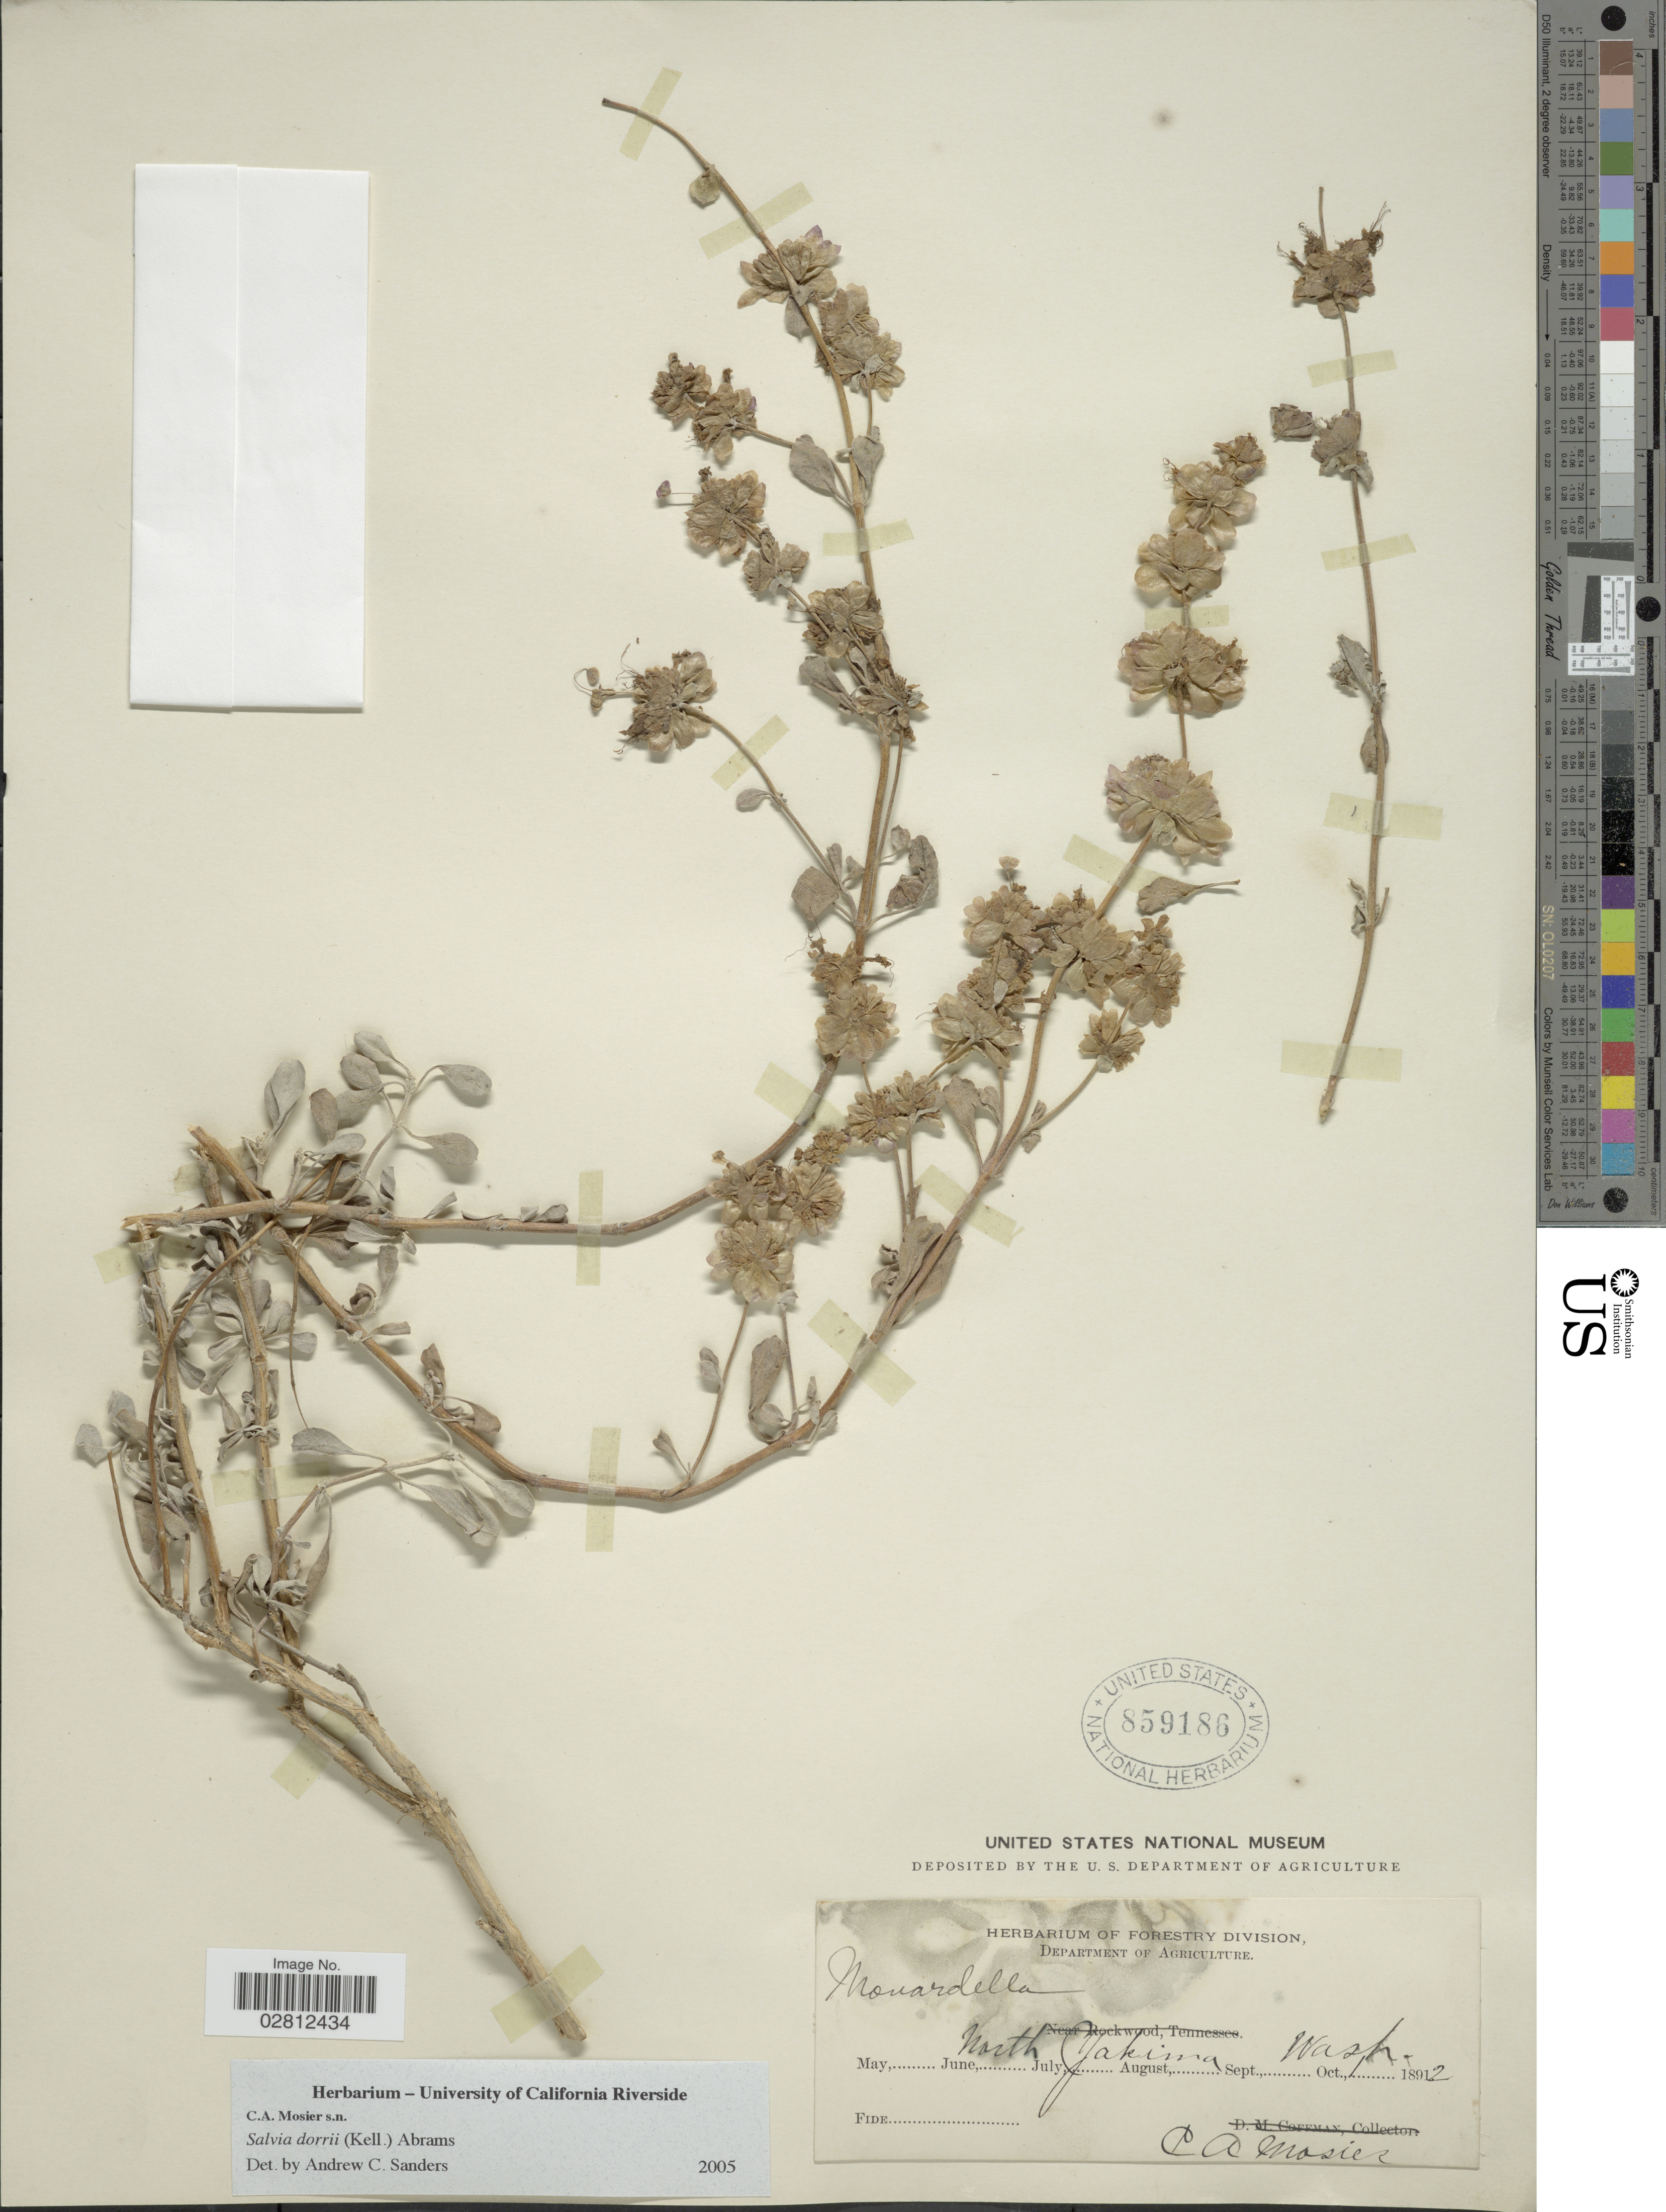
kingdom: Plantae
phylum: Tracheophyta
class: Magnoliopsida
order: Lamiales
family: Lamiaceae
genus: Salvia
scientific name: Salvia dorrii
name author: (Kellogg) Abrams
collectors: C. A. Mosier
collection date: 1892-10-01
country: United States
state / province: Washington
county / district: Yakima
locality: North Yakima.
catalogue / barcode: US 859186